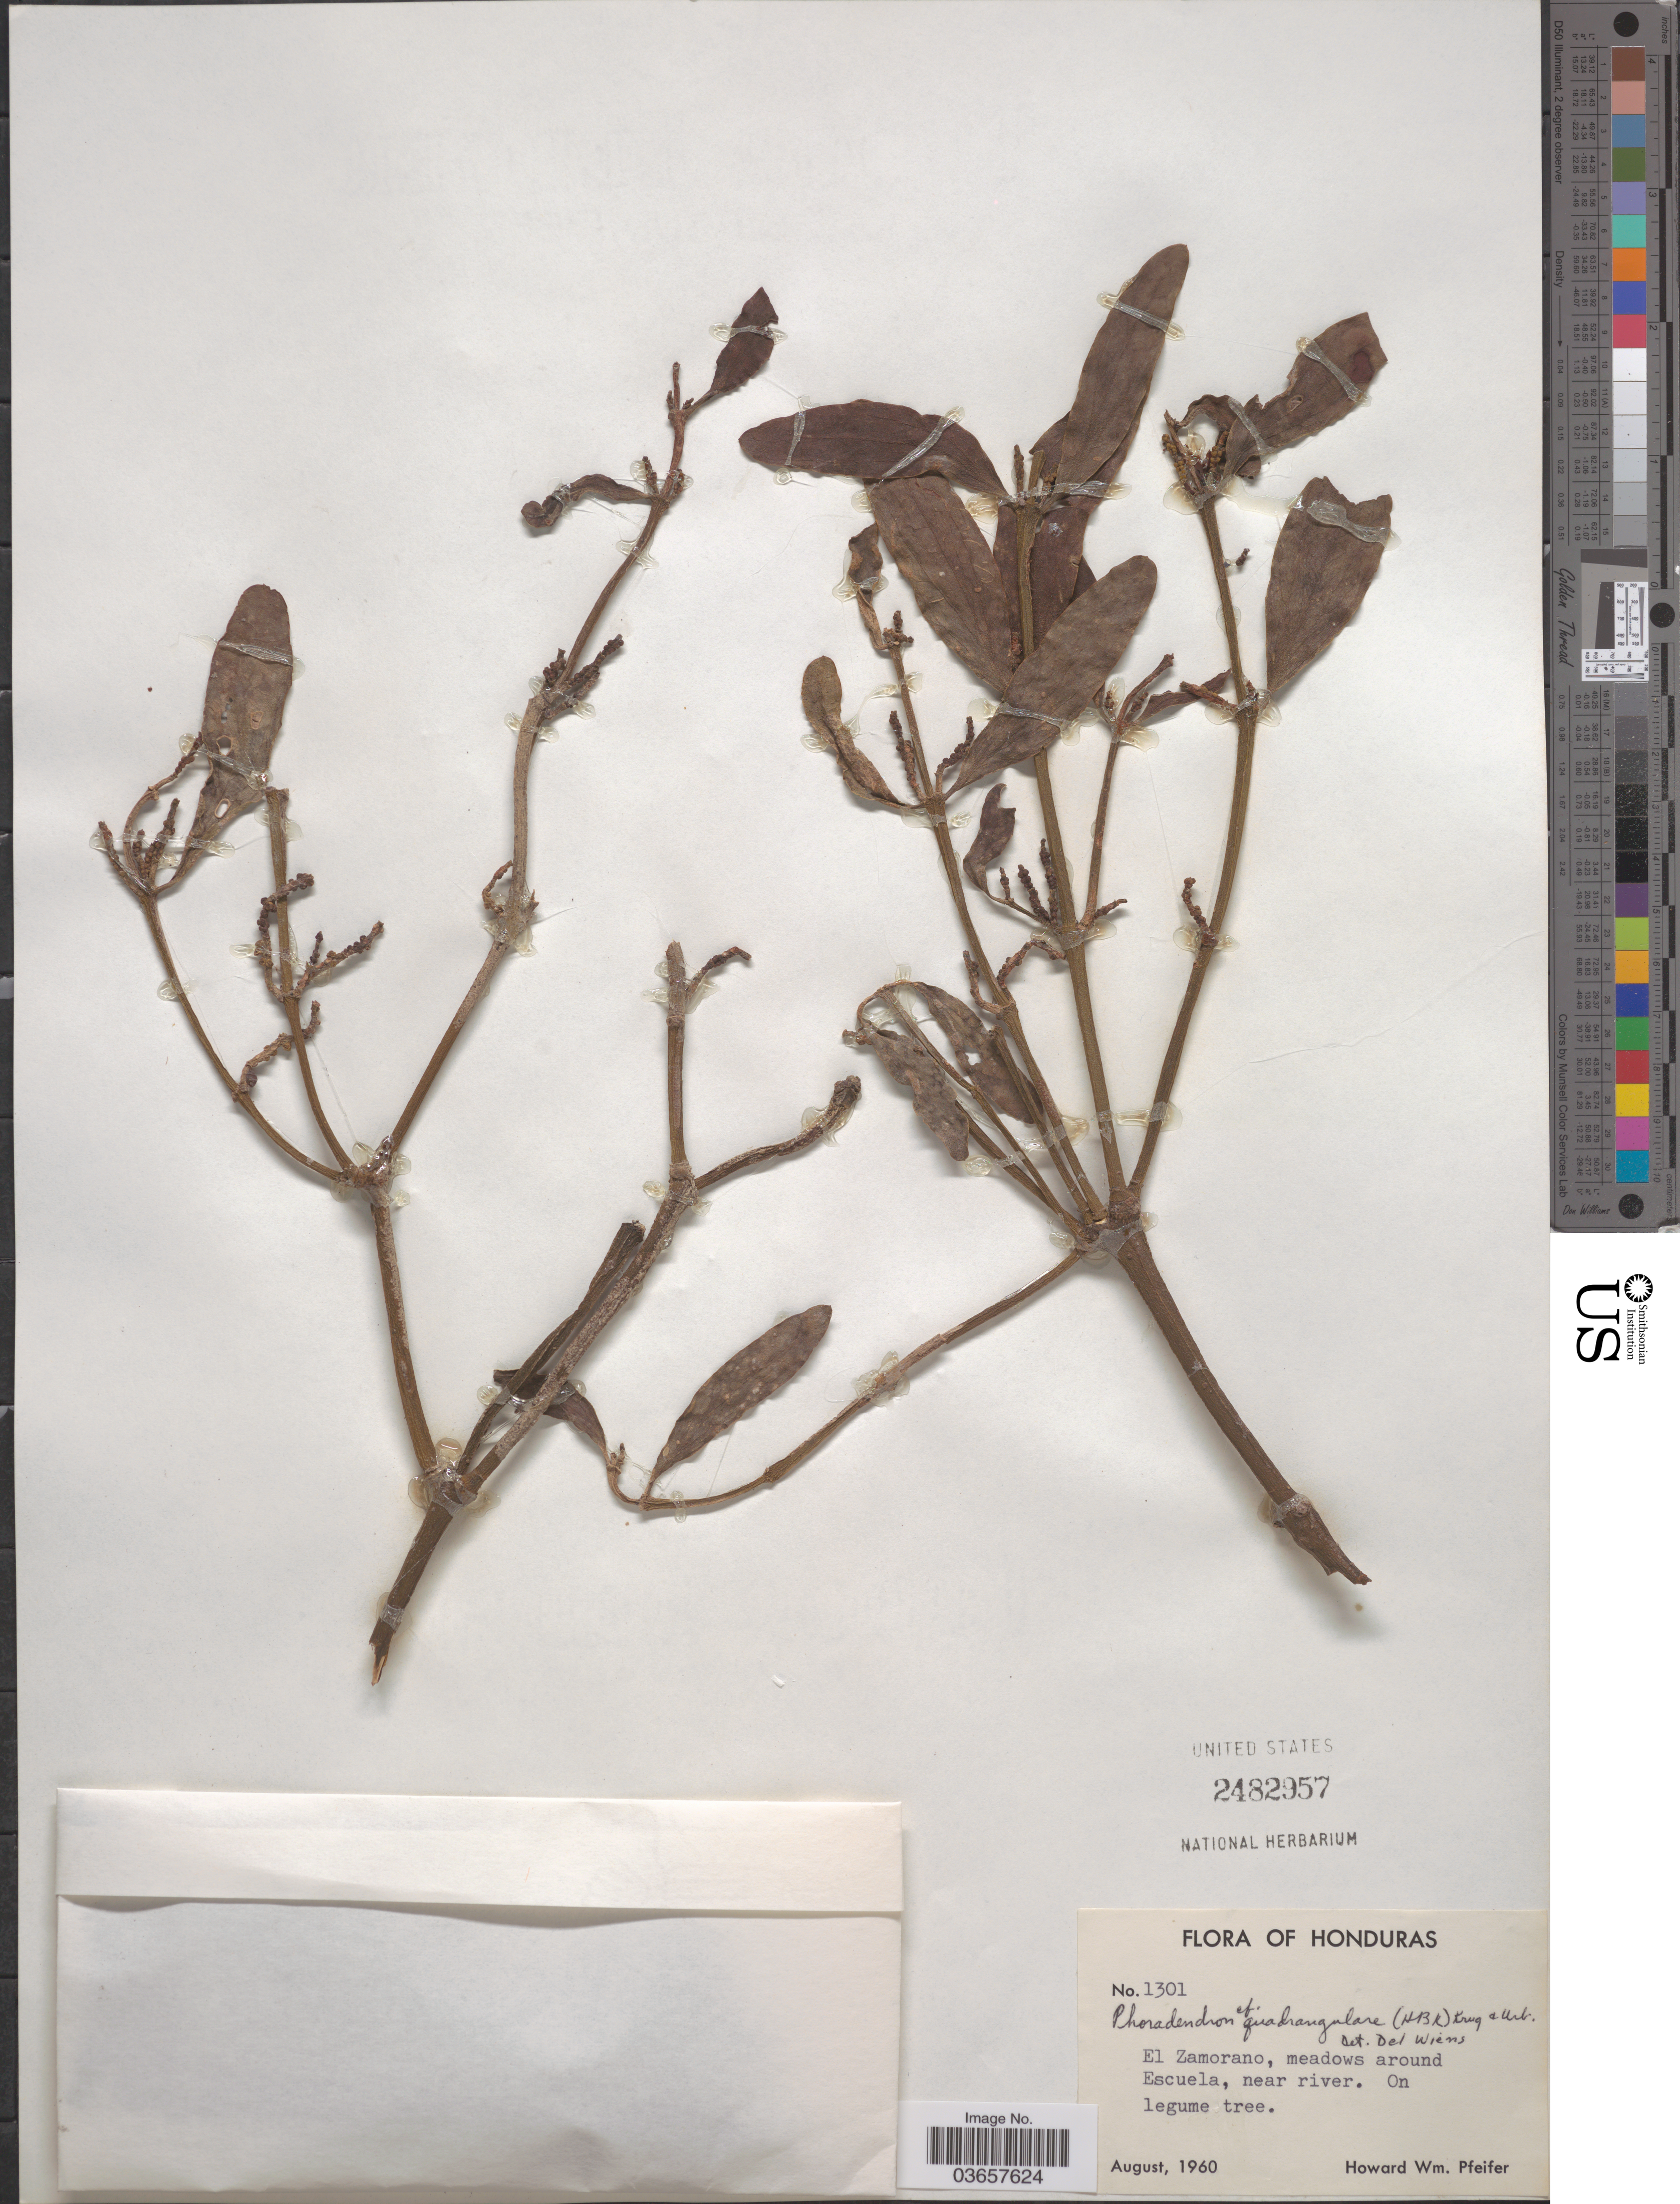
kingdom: Plantae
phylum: Tracheophyta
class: Magnoliopsida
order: Santalales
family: Viscaceae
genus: Phoradendron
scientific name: Phoradendron quadrangulare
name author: (Kunth) Griseb.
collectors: H. W. Pfeifer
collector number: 1301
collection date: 1960-08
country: Honduras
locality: El Zamorano, meadows around Escuela, near river.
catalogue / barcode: US 2482957